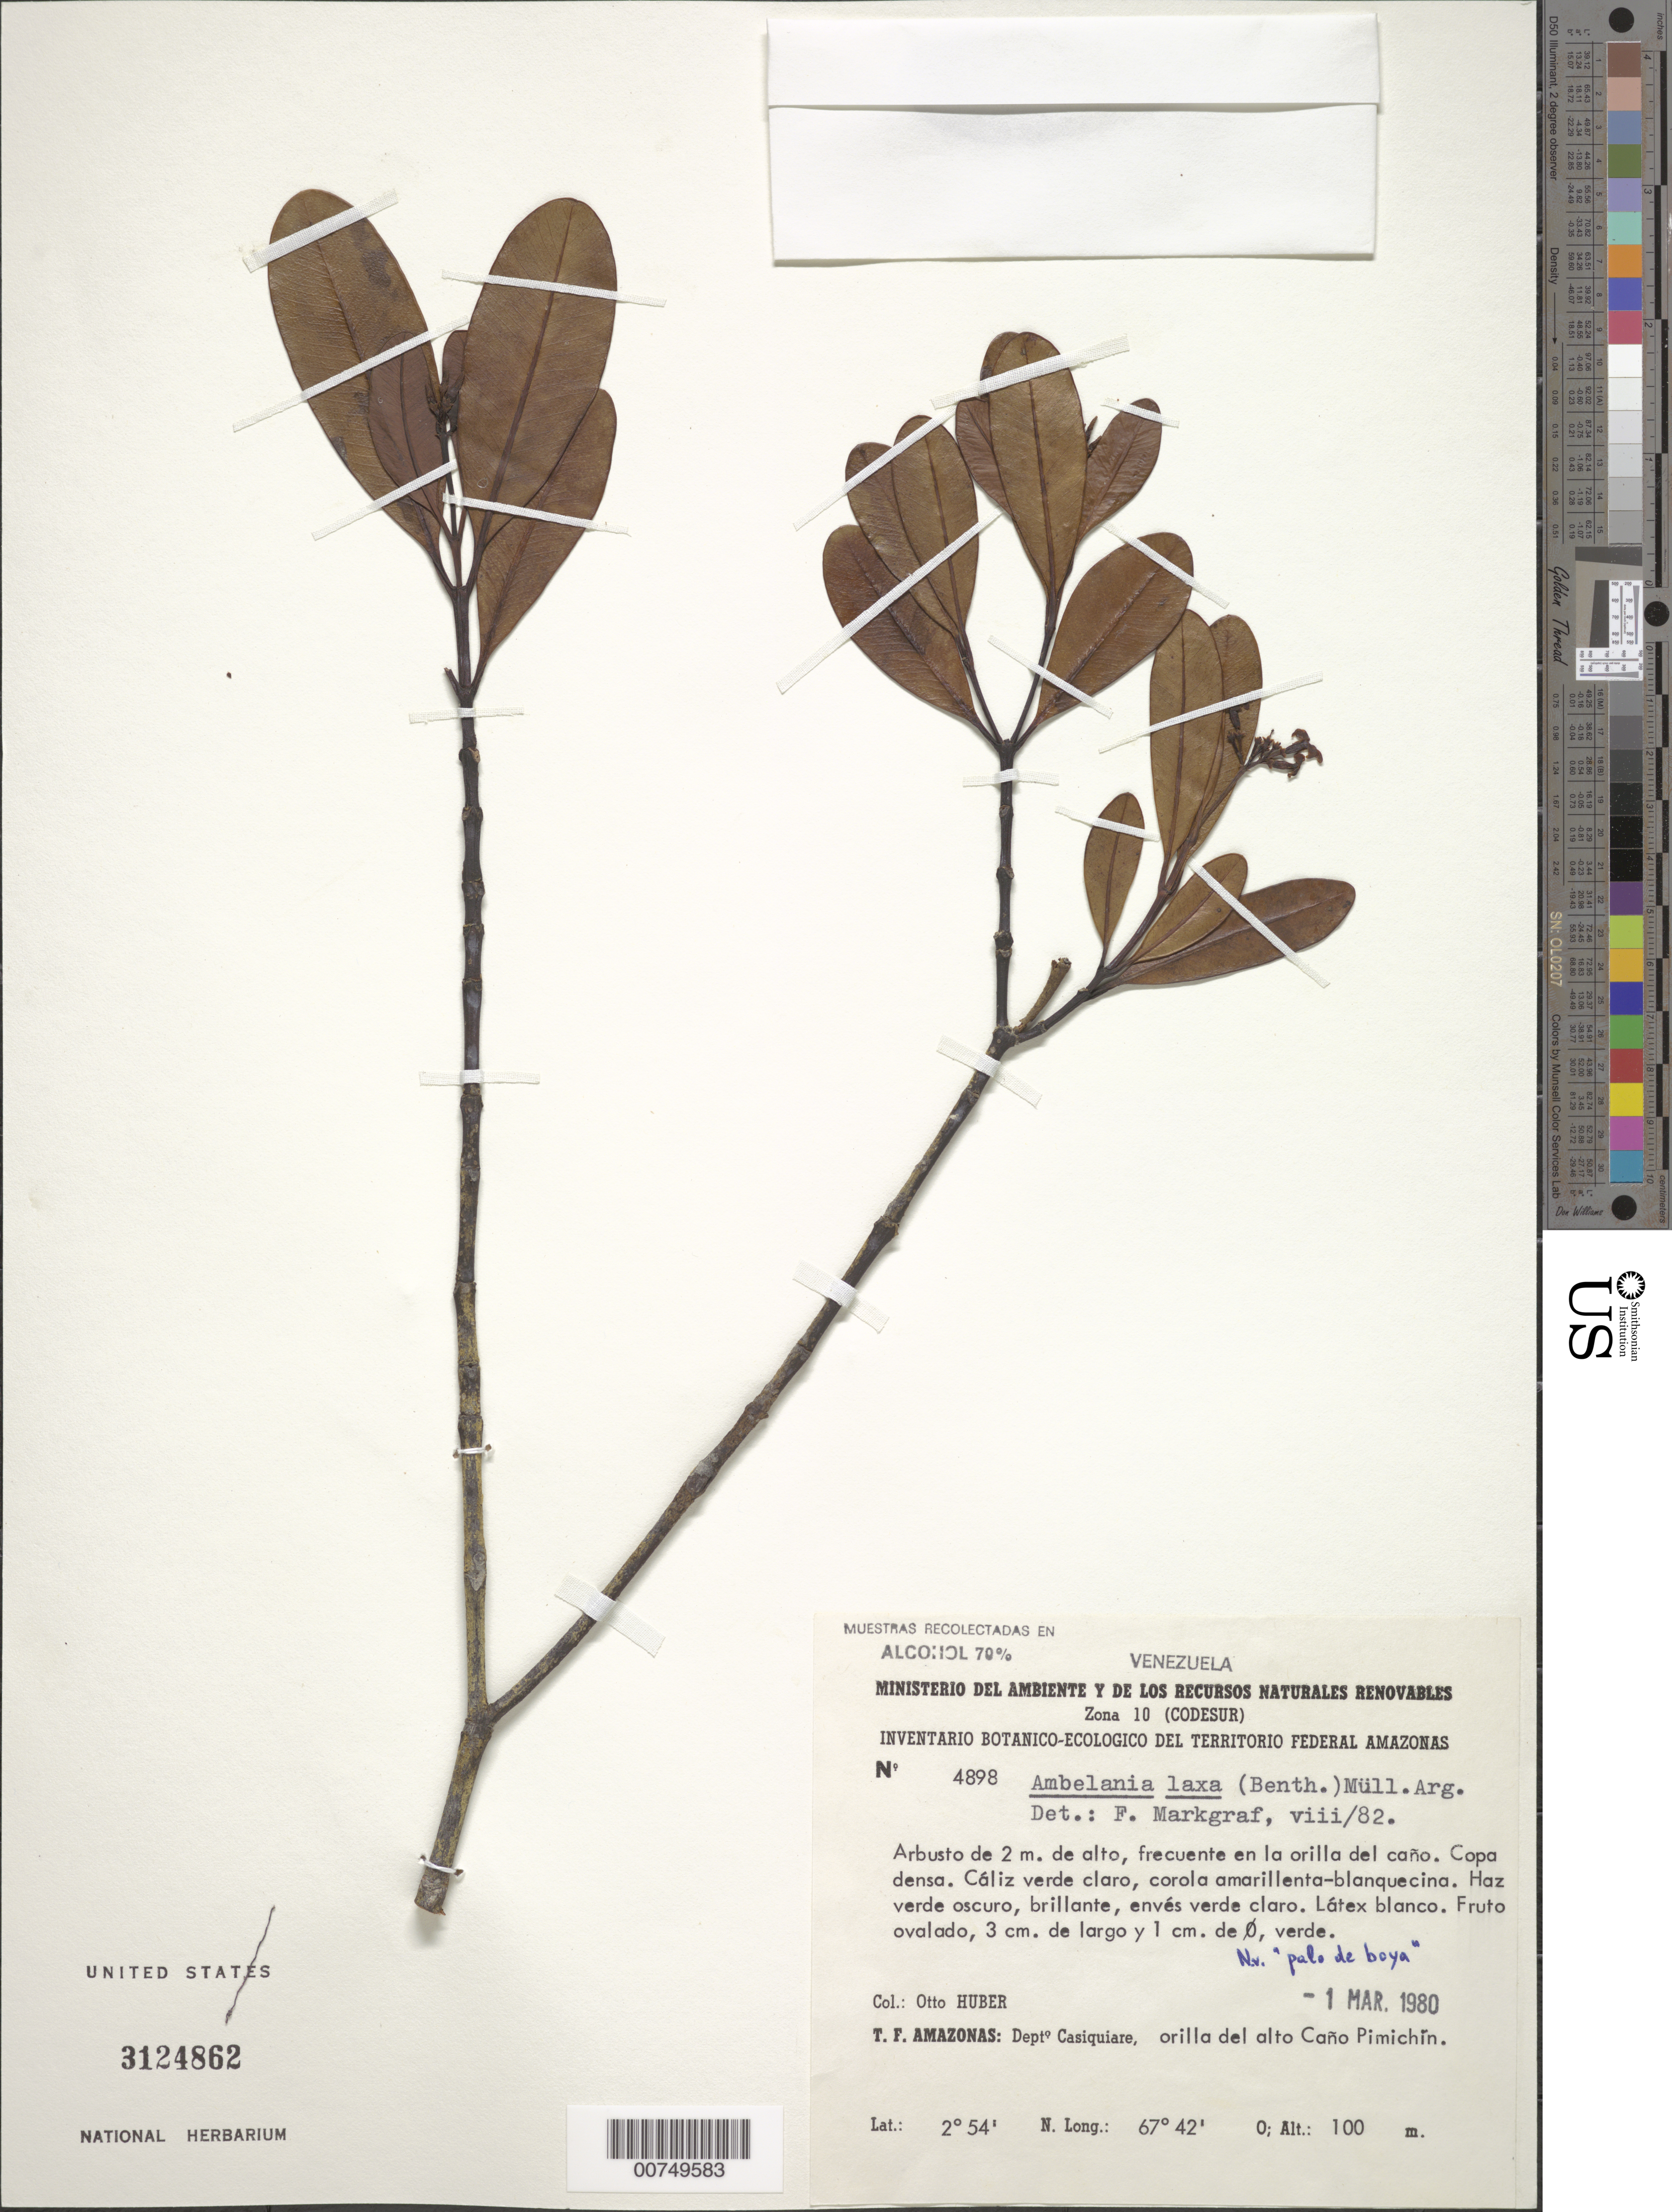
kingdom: Plantae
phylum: Tracheophyta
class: Magnoliopsida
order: Gentianales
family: Apocynaceae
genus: Ambelania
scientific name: Ambelania laxa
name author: (Benth.) Müll. Arg.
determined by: Markgraf, Friedrich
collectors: O. Huber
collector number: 4898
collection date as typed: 1-Mar-80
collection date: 1980-03-01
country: Venezuela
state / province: Amazonas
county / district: Maroa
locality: Caño Pimichin, alto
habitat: Arbusto de 2m de alto, orilla del cano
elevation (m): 100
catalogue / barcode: US 3124862